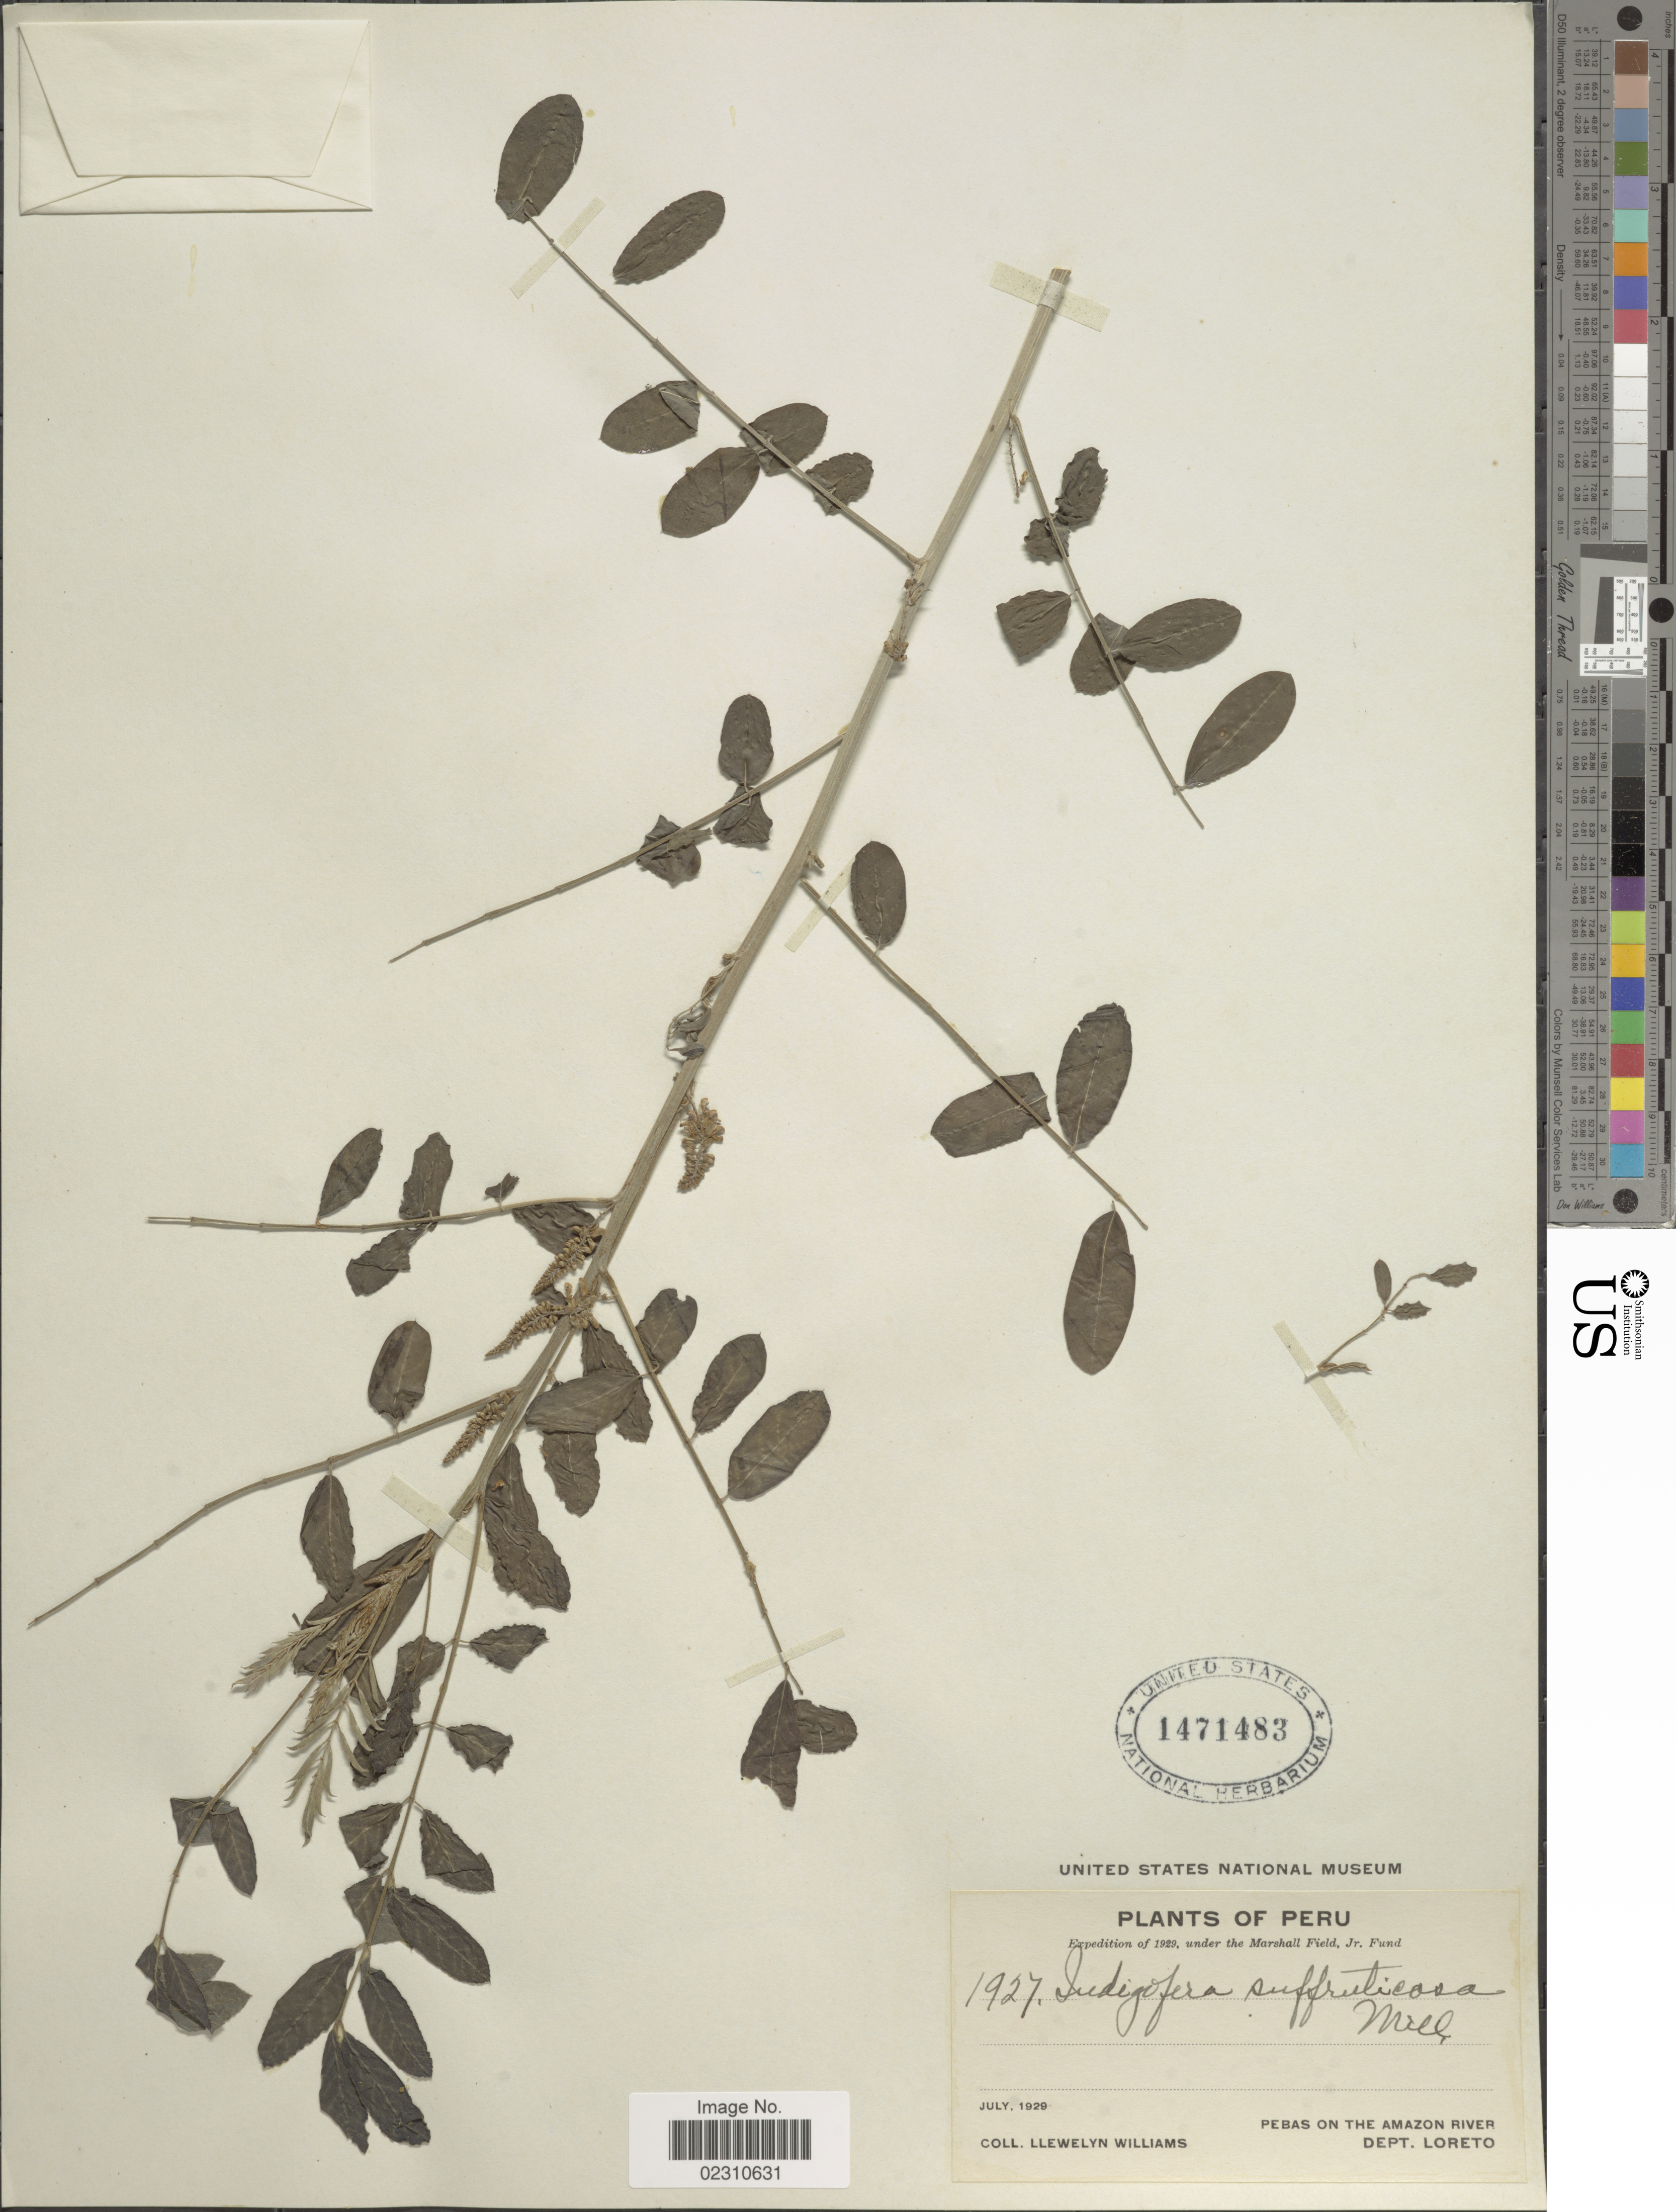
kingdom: Plantae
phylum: Tracheophyta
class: Magnoliopsida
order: Fabales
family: Fabaceae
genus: Indigofera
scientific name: Indigofera suffruticosa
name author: Mill.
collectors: Ll. Williams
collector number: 1927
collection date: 1929-07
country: Peru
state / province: Loreto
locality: Pebas on the Amazon River Dept. Loreto.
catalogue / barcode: US 1471483